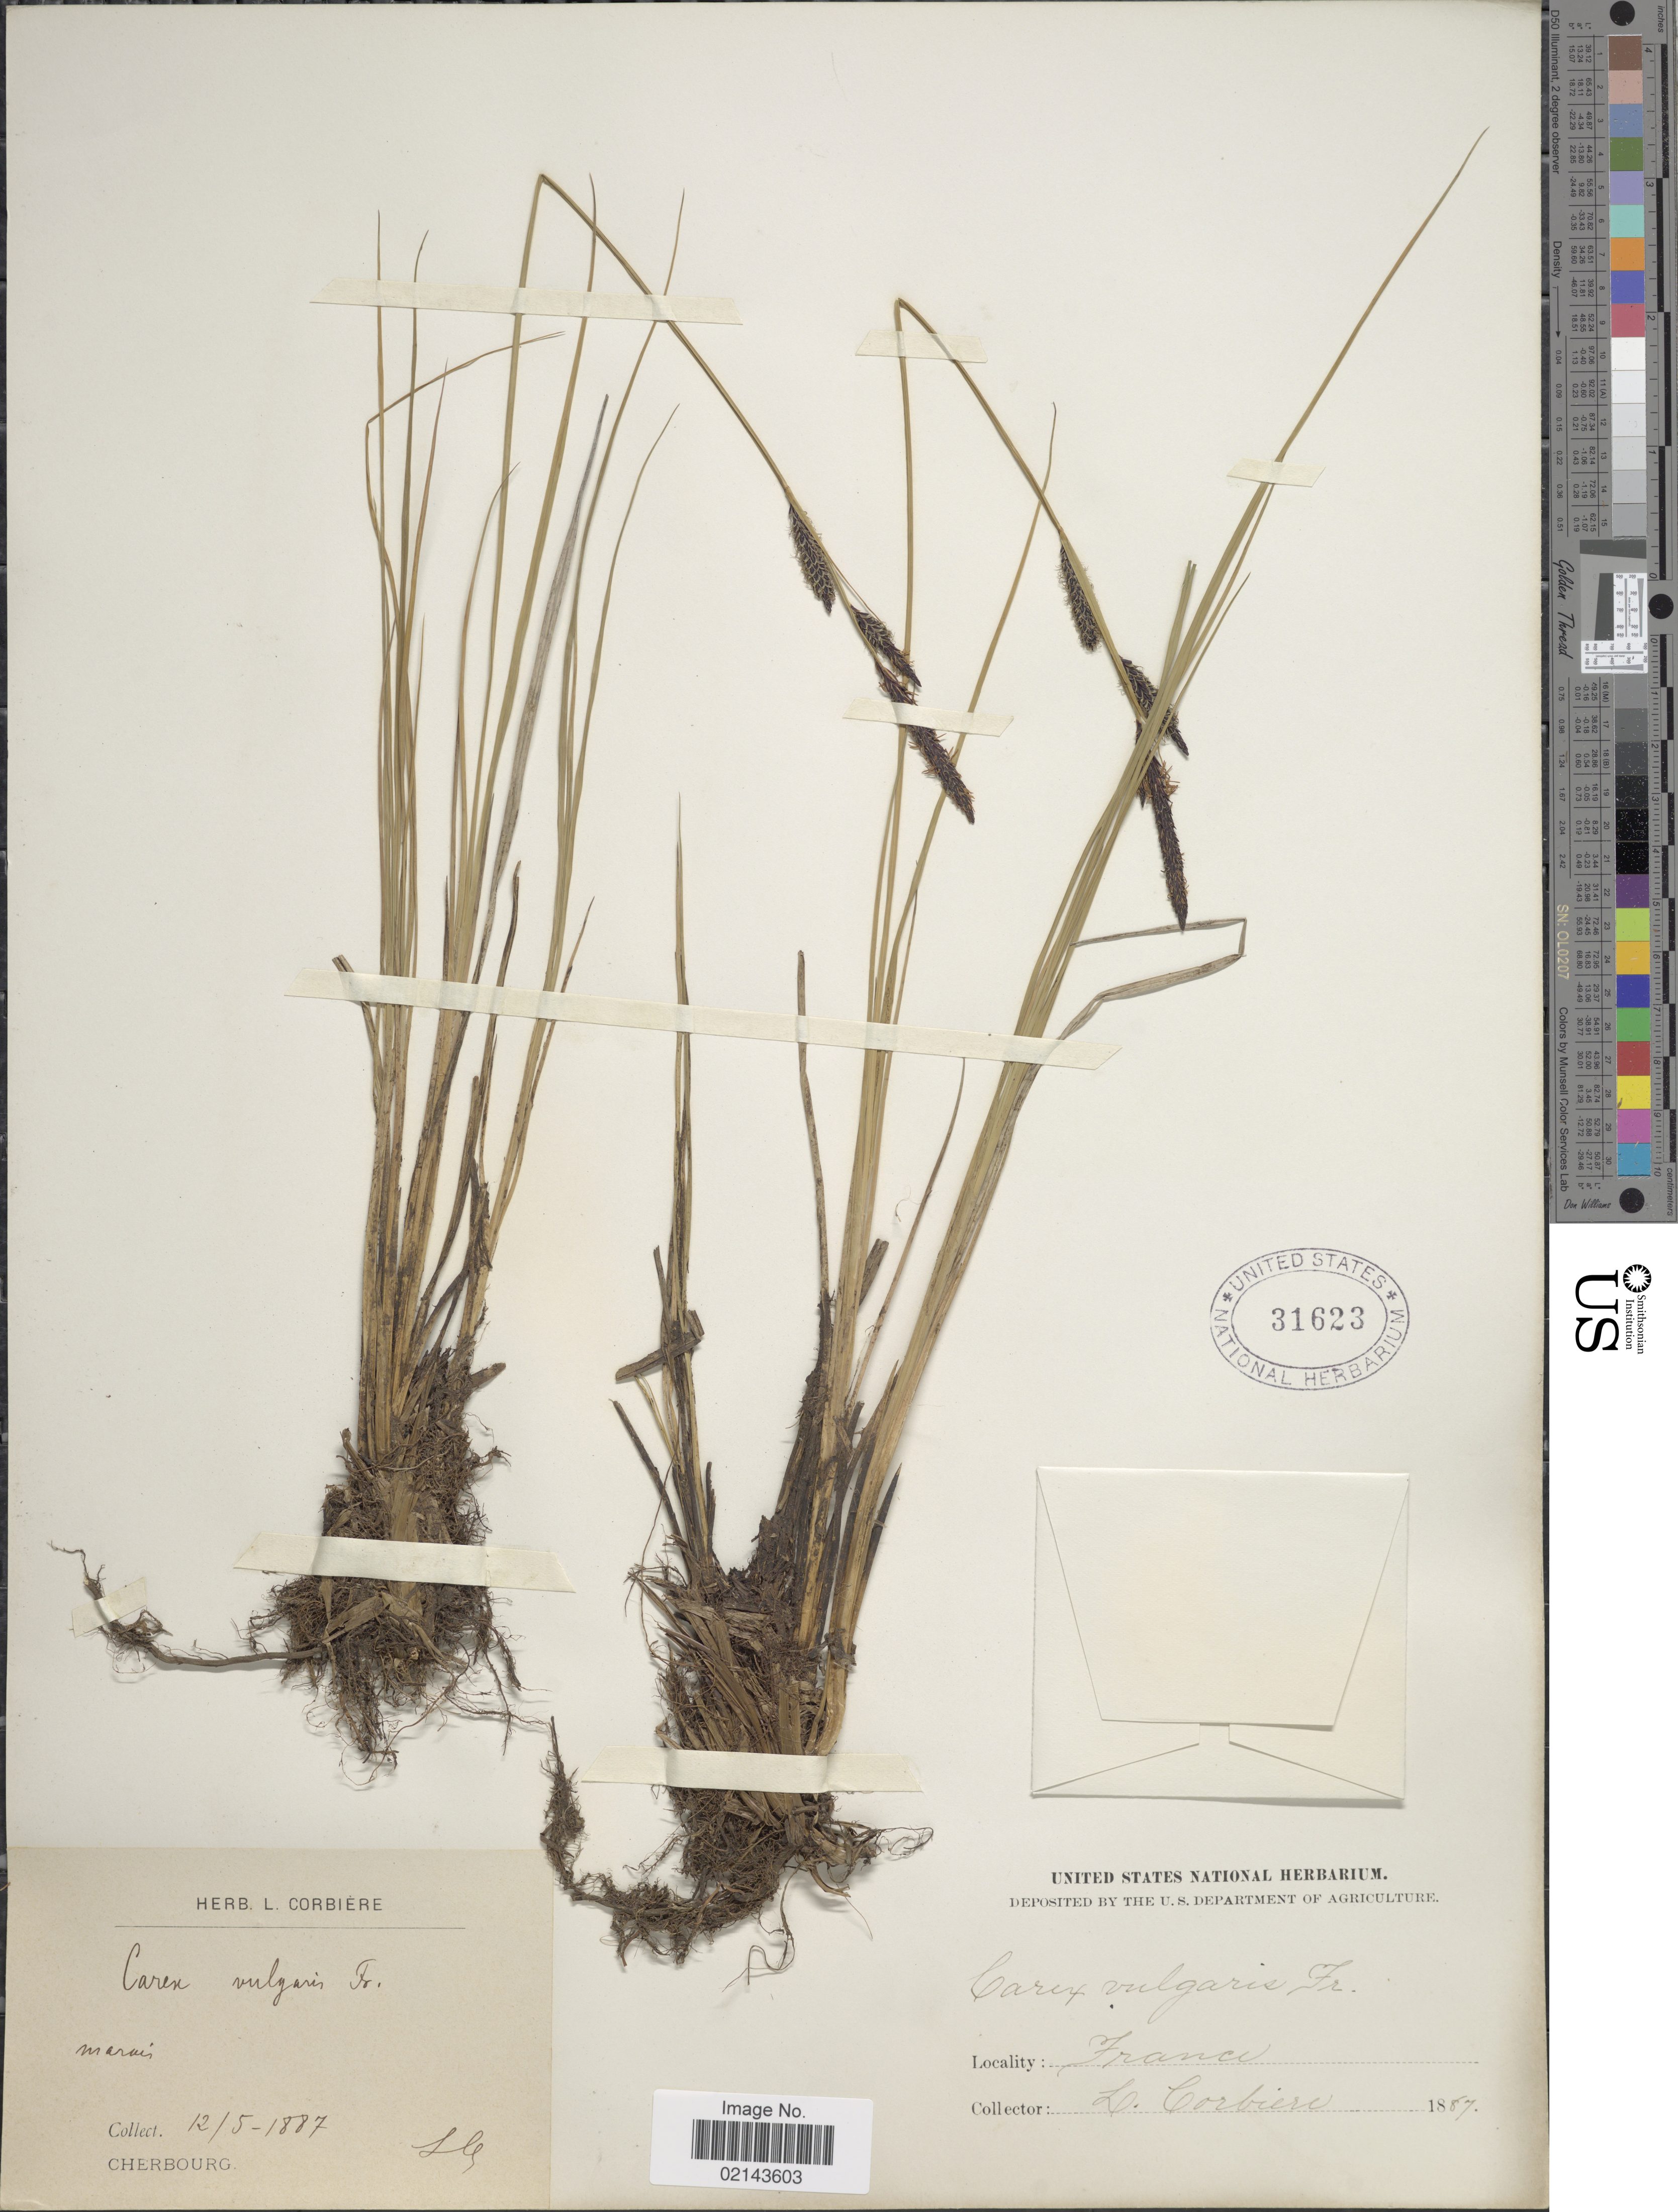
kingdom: Plantae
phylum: Tracheophyta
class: Liliopsida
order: Poales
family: Cyperaceae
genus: Carex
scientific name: Carex nigra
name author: (L.) Reichard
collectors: L. Corbière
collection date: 1887-05-12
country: France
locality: Marais, Cherbourg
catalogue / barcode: US 31623